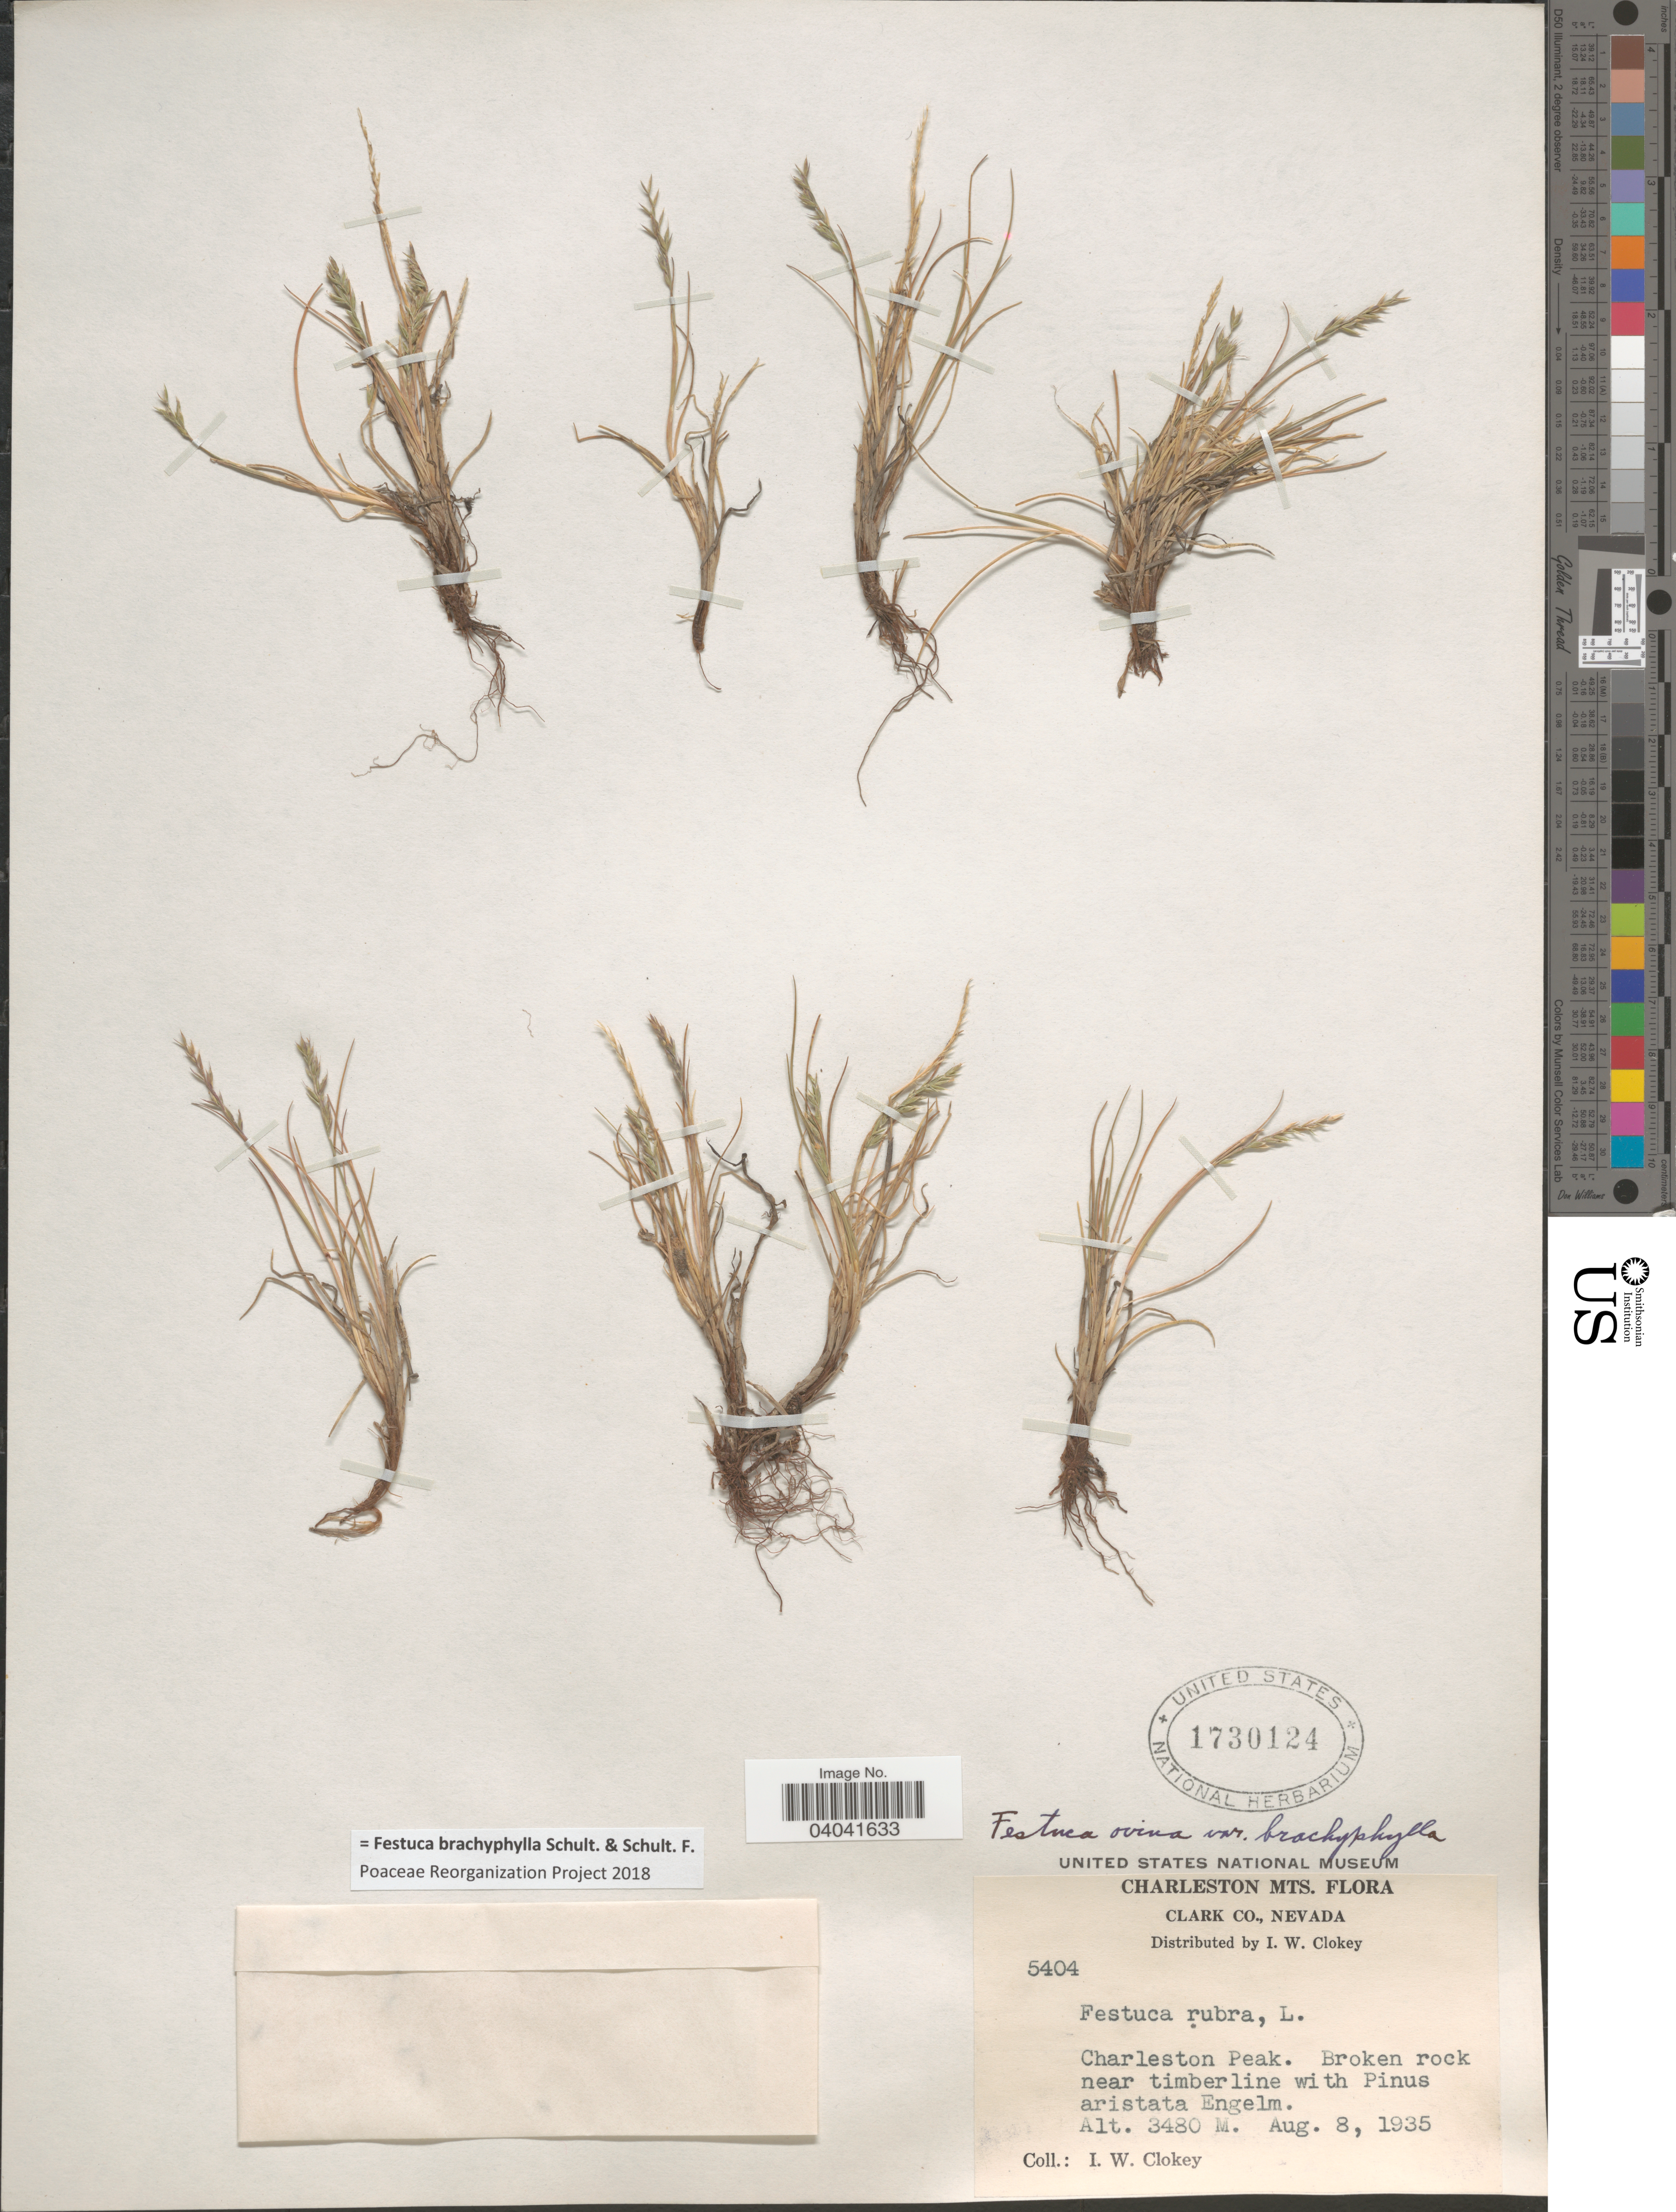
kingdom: Plantae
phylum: Tracheophyta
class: Liliopsida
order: Poales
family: Poaceae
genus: Festuca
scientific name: Festuca brachyphylla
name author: Schult. & Schult. f.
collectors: I. W. Clokey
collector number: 5404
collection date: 1935-08-08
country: United States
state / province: Nevada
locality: Charleston Mts. Clark Co. Charleston Peak. Broken rock near timberline.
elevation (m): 3480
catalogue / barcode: US 1730124